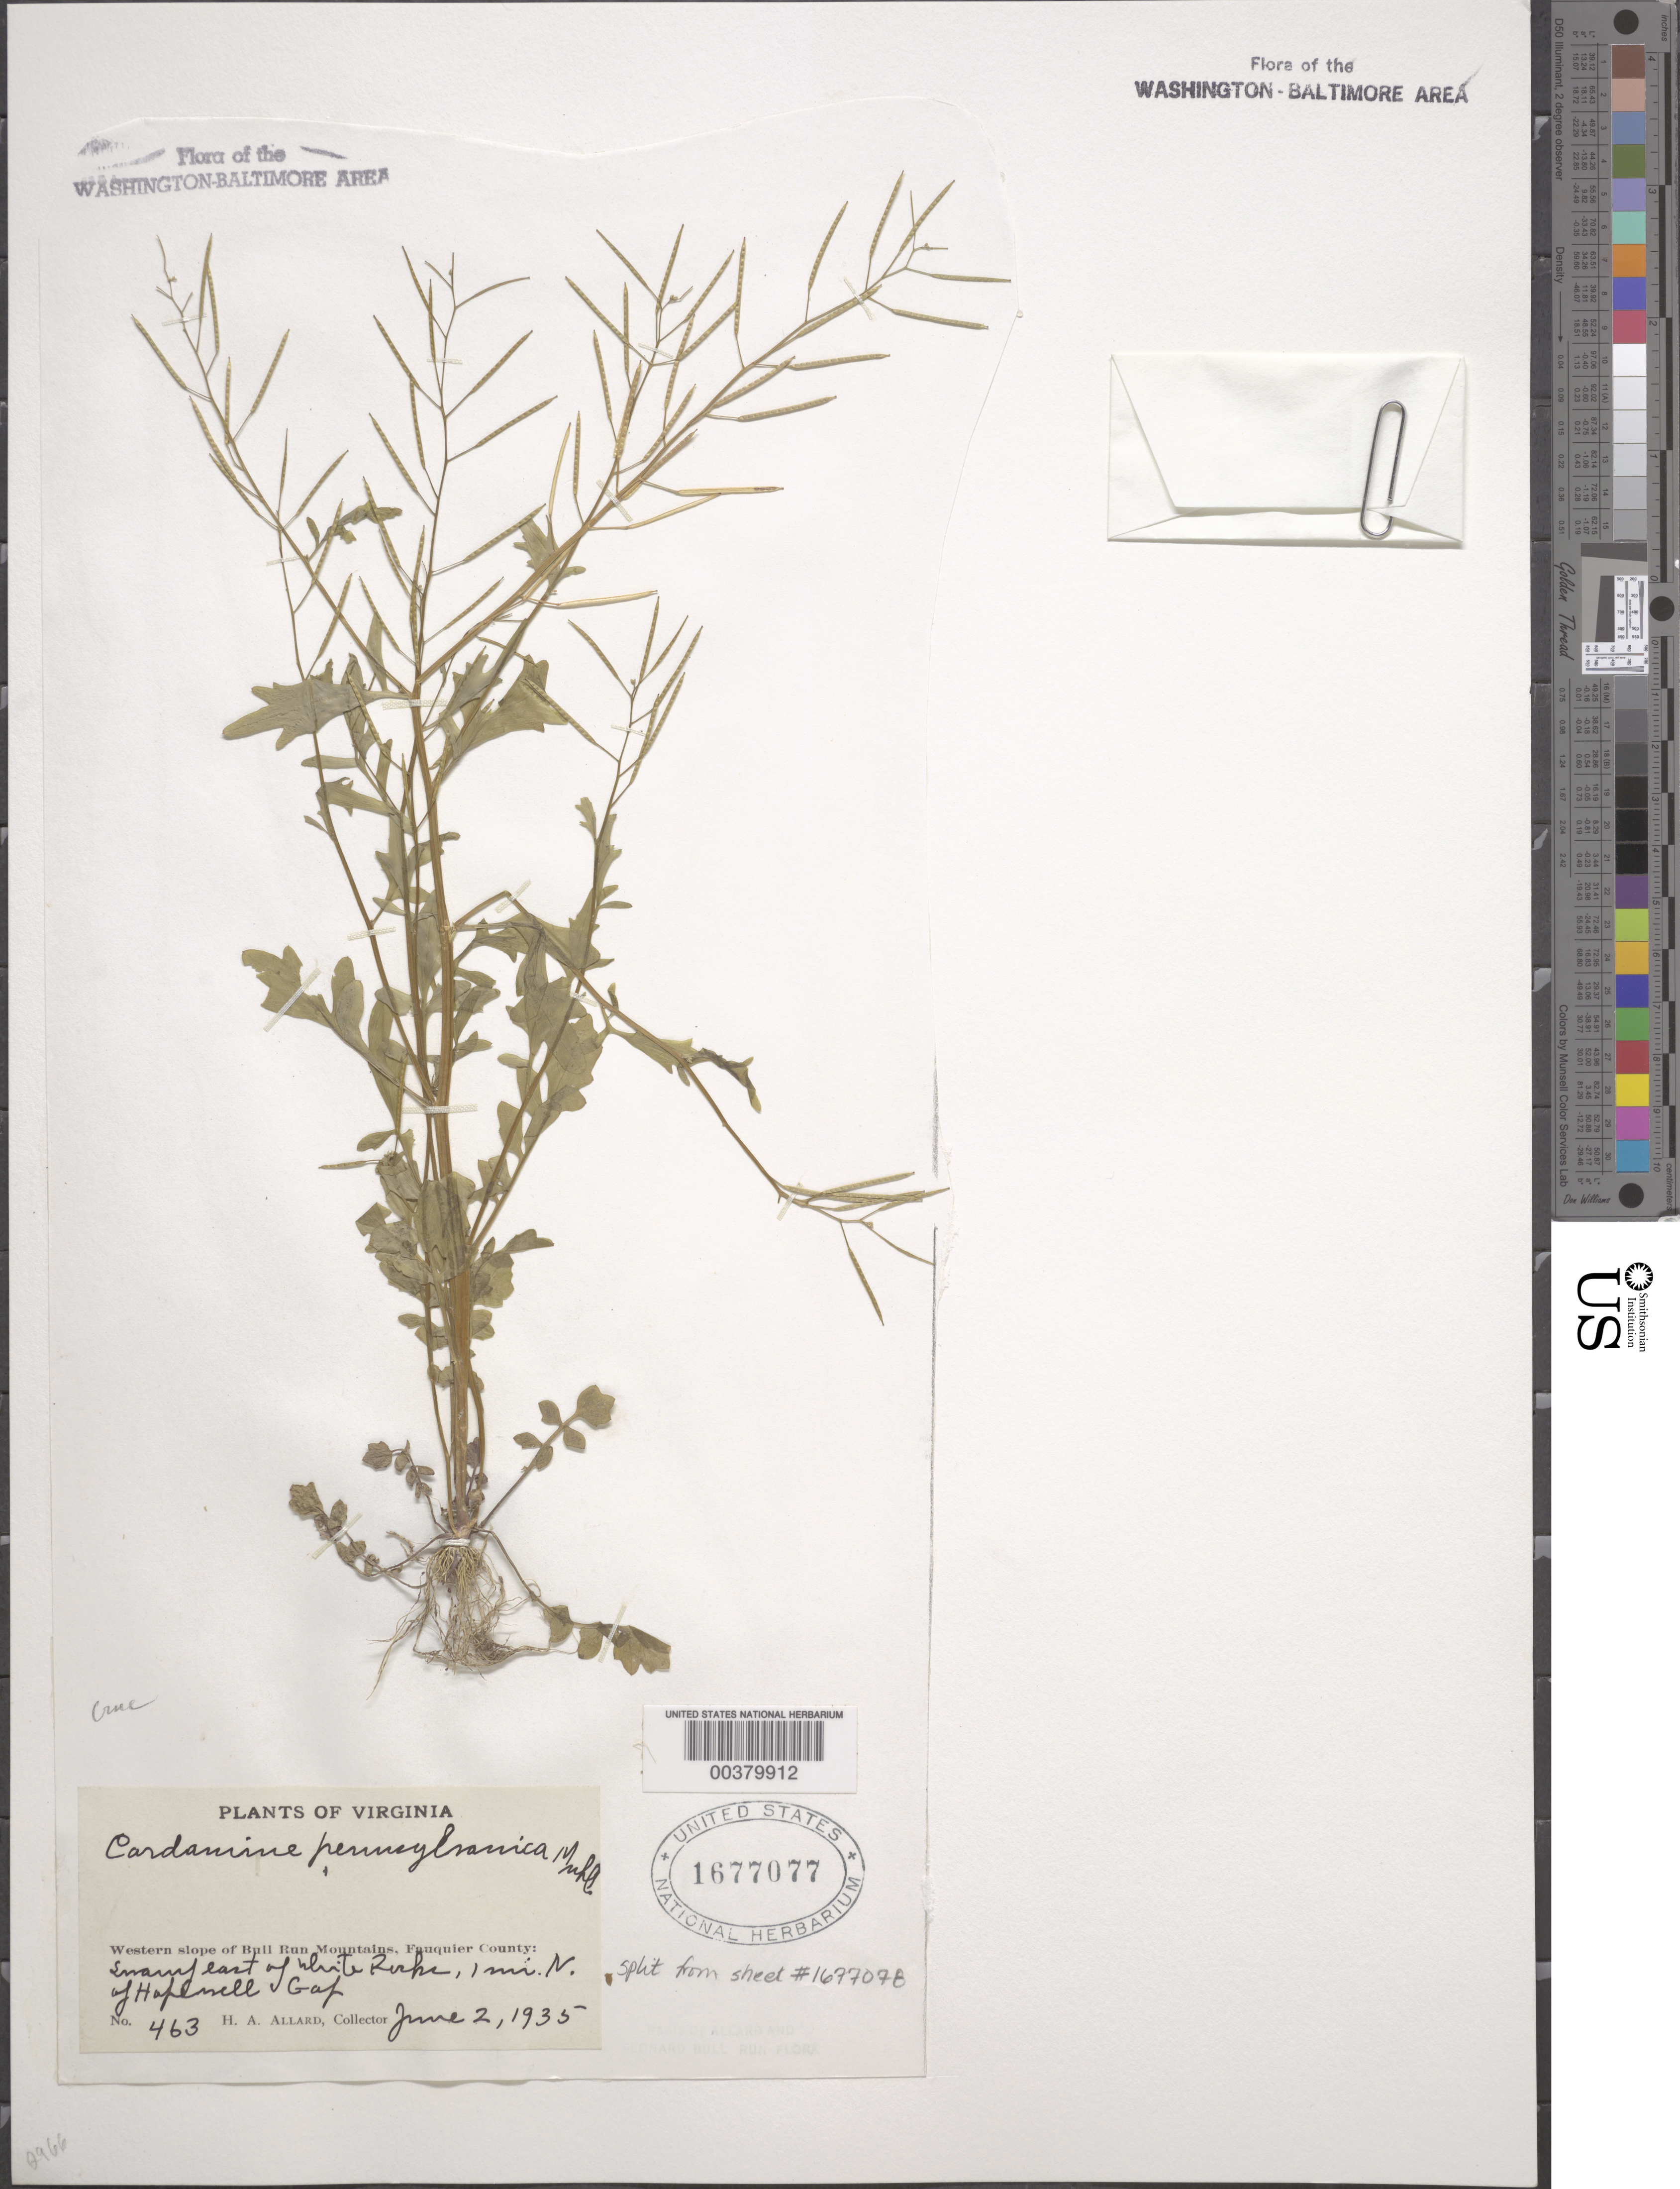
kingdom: Plantae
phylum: Tracheophyta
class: Magnoliopsida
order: Brassicales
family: Brassicaceae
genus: Cardamine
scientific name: Cardamine pensylvanica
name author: Muhl. ex Willd.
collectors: H. A. Allard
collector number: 463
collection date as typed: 02 Jun 1935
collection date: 1935-06-02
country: United States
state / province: Virginia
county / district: Fauquier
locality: East of White Rocks and north of Hopewell Gap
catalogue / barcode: US 1677077